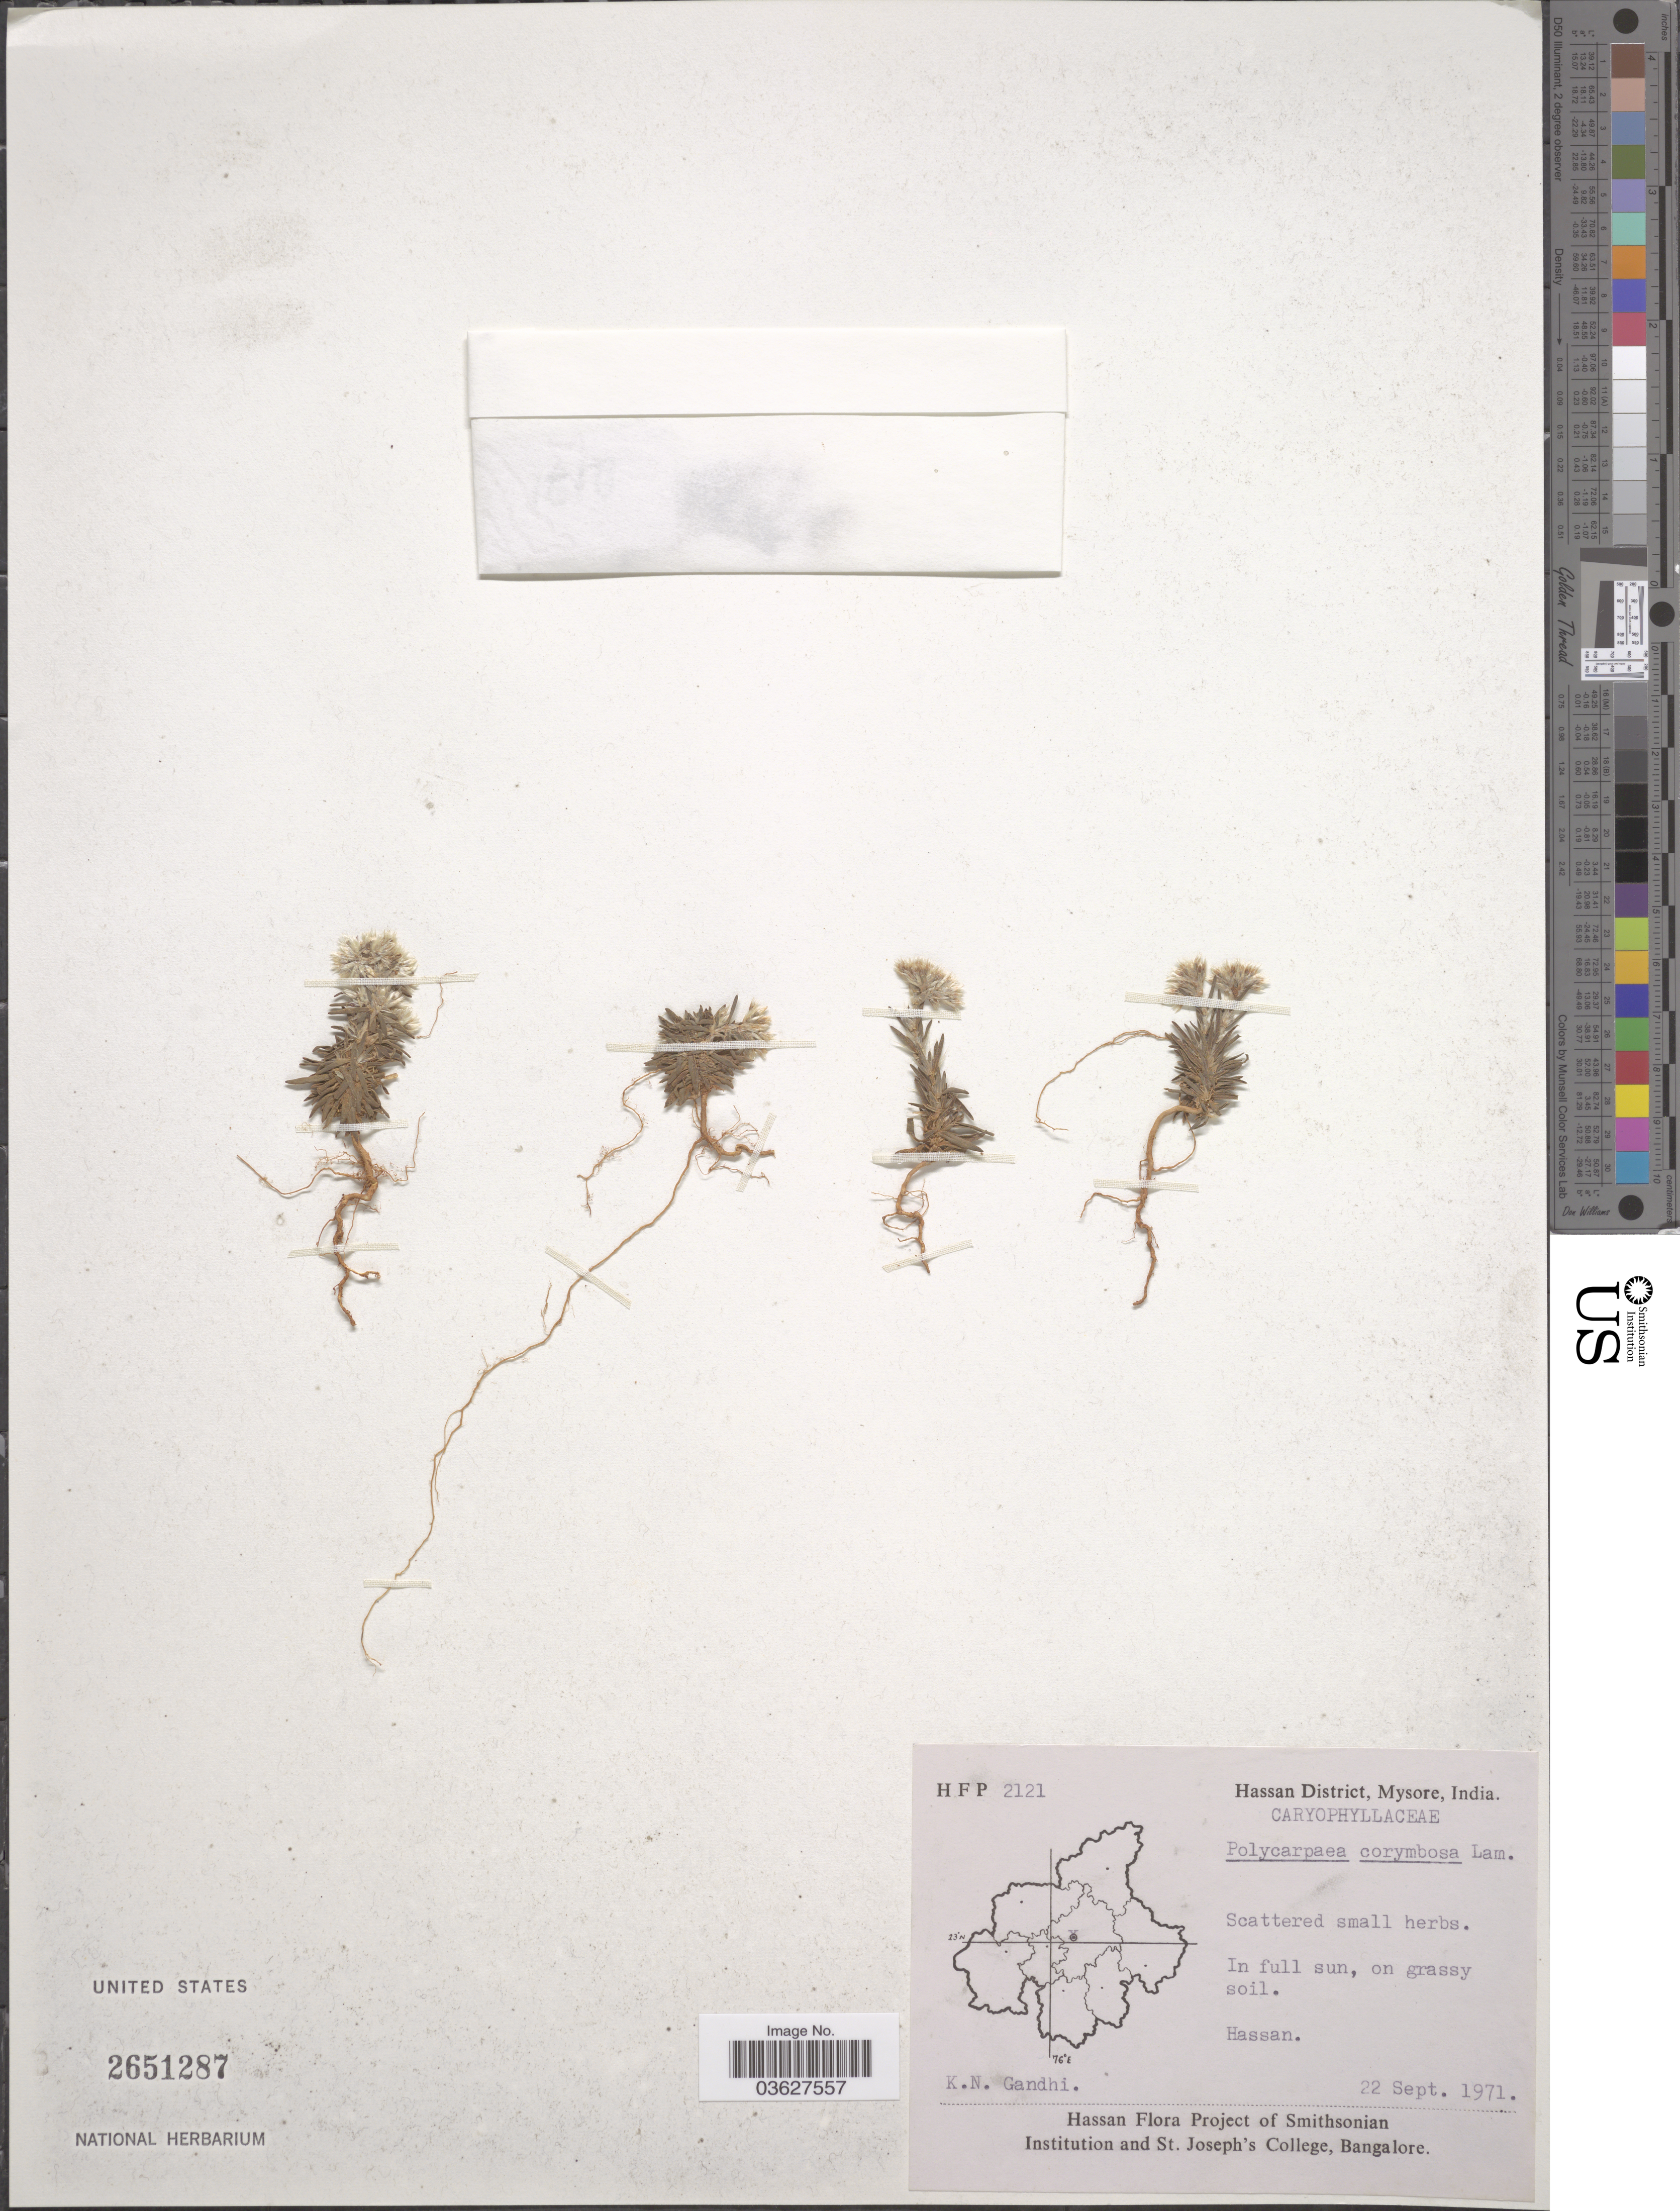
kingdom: Plantae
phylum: Tracheophyta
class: Magnoliopsida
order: Caryophyllales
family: Caryophyllaceae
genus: Polycarpaea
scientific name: Polycarpaea corymbosa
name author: (L.) Lam.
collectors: K. N. Gandhi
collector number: HFP 2121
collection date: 1971-09-22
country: India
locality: Hassan District, Mysore. Hassan.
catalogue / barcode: US 2651287